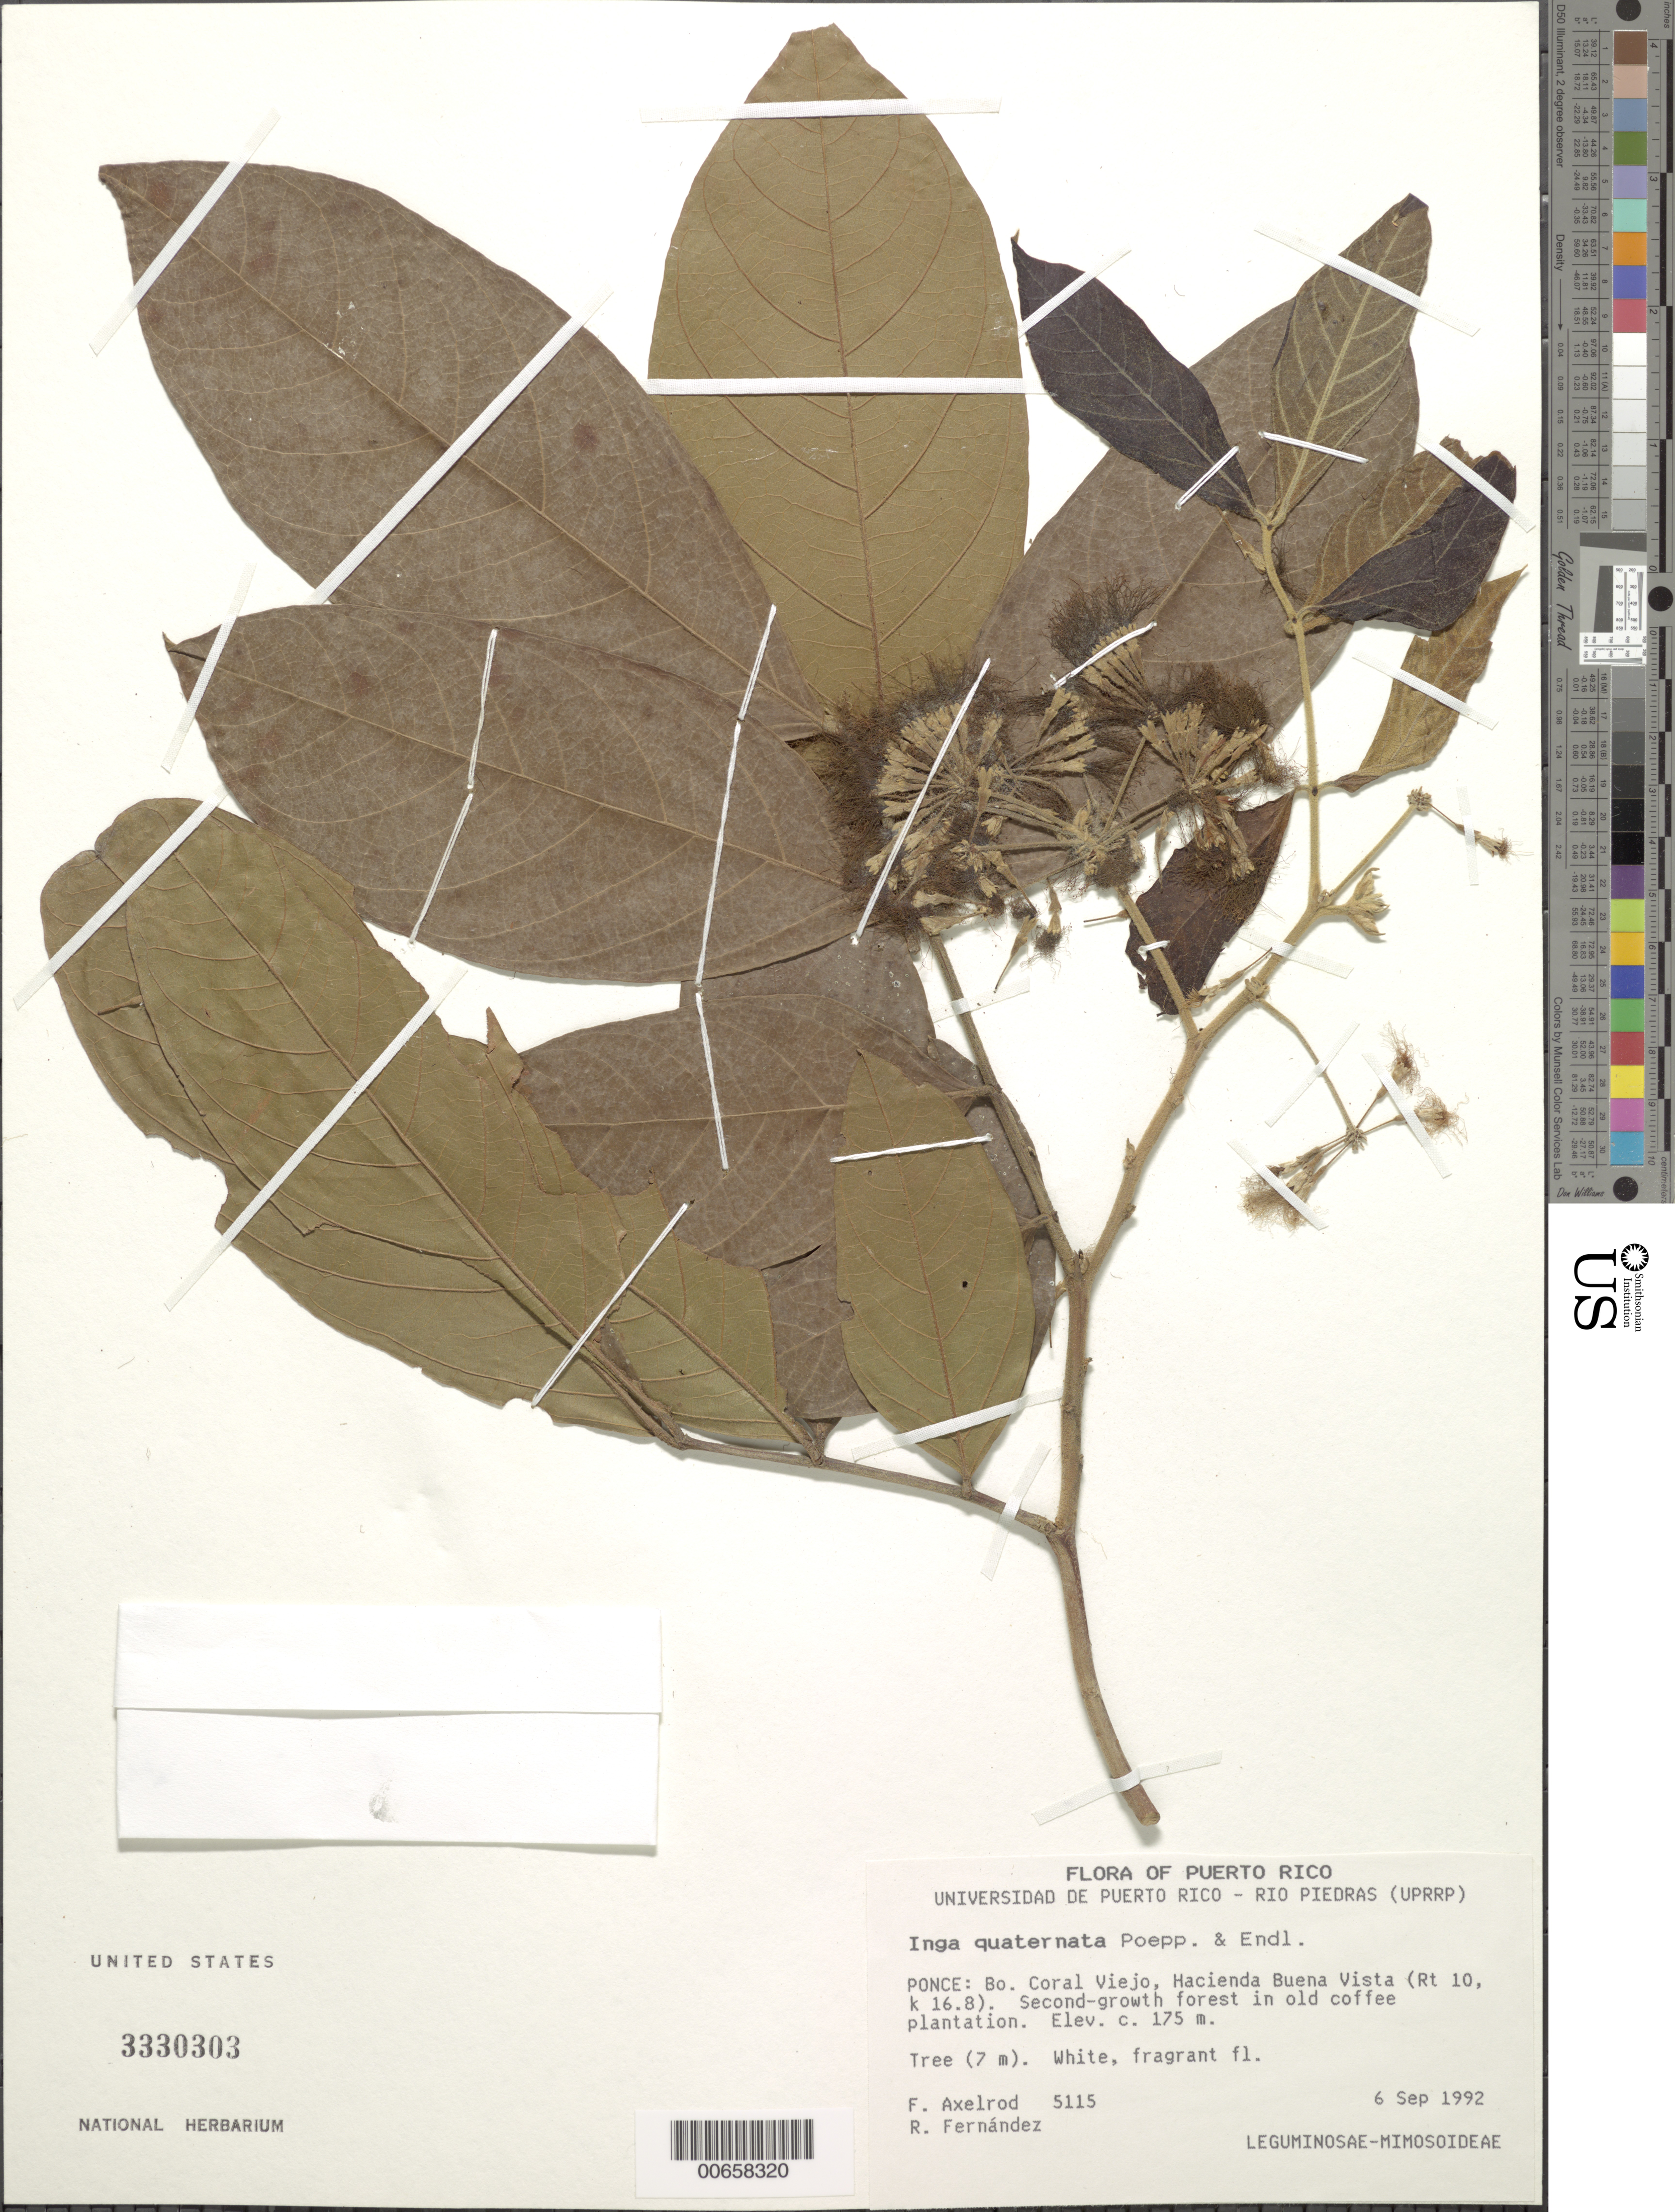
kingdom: Plantae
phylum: Tracheophyta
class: Magnoliopsida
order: Fabales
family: Fabaceae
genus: Inga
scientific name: Inga quaternata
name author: Poepp. & Endl.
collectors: F. S. Axelrod & A. Fernández-Pérez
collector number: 5115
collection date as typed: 06 Sep 1992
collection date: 1992-09-06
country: Puerto Rico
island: Greater Antilles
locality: Ponce: Bo. Coral Viejo, Hacienda Buena Vista (Rt 10, Km 16.8)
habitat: Second-growth forest in old coffee plantation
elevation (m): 175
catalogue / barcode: US 3330303